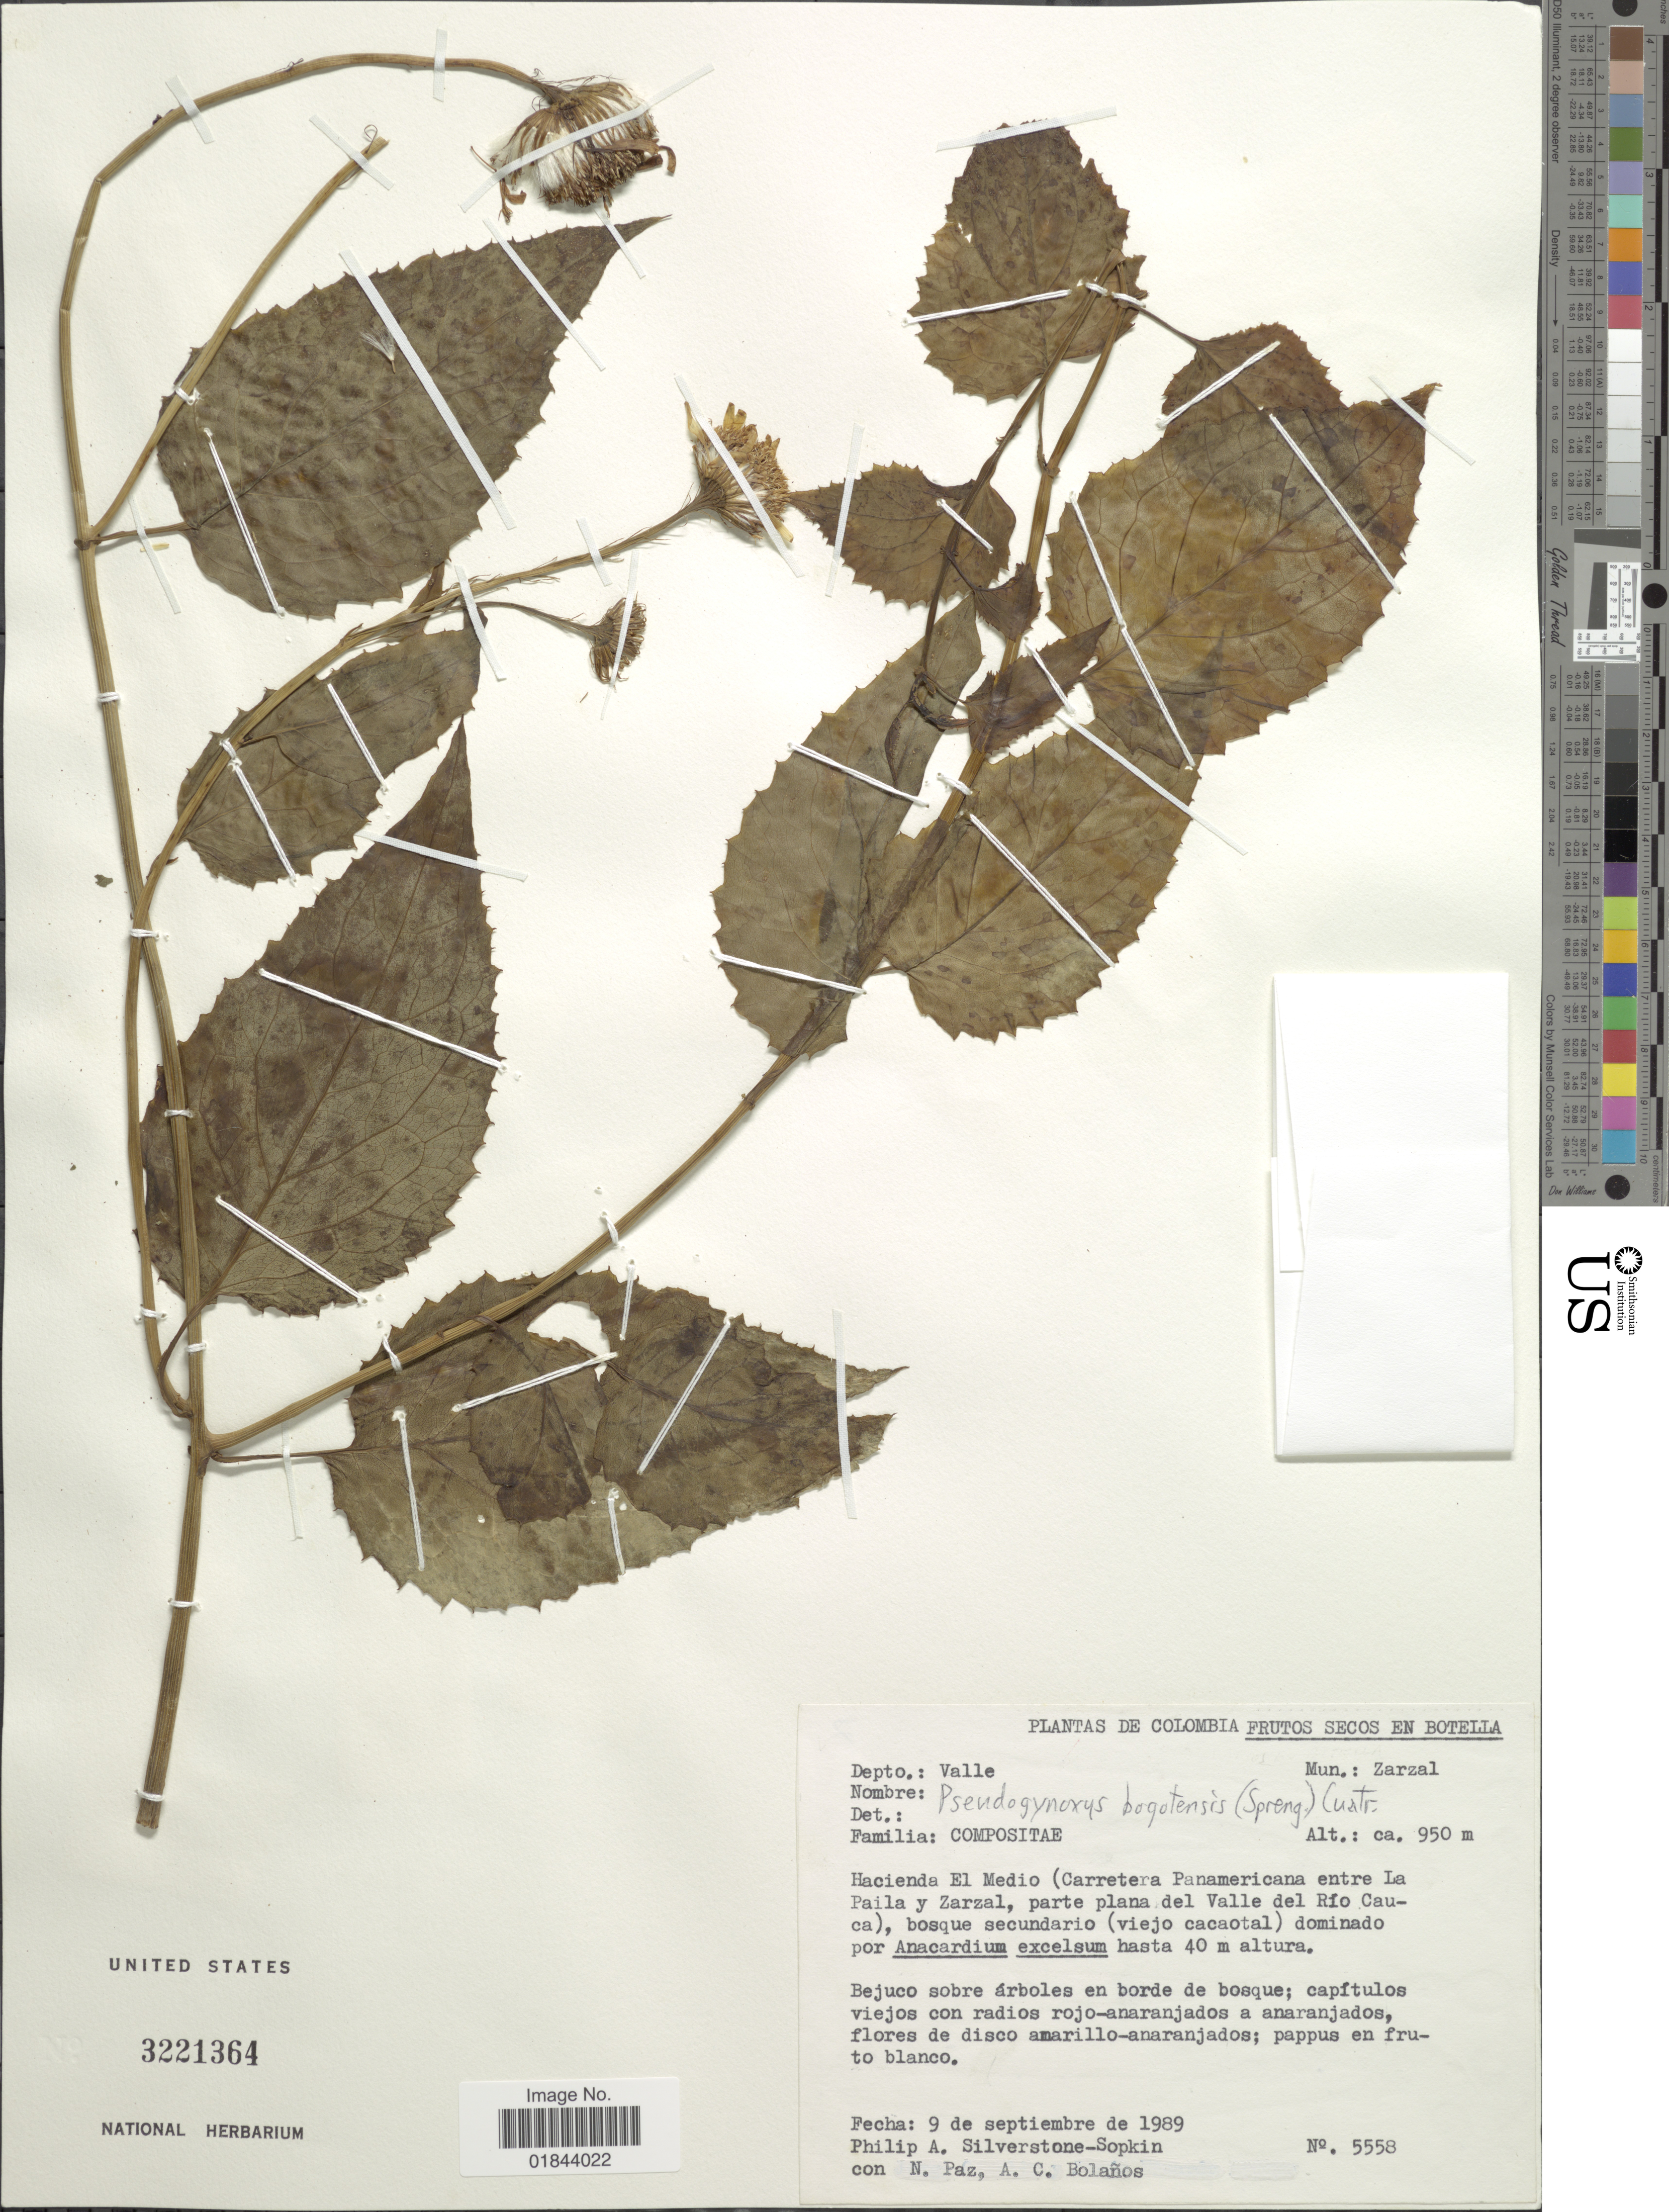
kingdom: Plantae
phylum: Tracheophyta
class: Magnoliopsida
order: Asterales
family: Asteraceae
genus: Pseudogynoxys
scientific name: Pseudogynoxys bogotensis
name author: (Spreng.) Cuatrec.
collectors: P. A. Silverstone-Sopkin, N. Paz & A. Bolaños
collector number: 5558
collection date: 1989-09-09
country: Colombia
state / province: Valle del Cauca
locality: Depto: Valle, Mun: Zarzal, Hacienda El Medio (Carretera Panamericana entre La Paila y Zarzal, parte plana del Valle del Río Cauca)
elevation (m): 950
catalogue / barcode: US 3221364